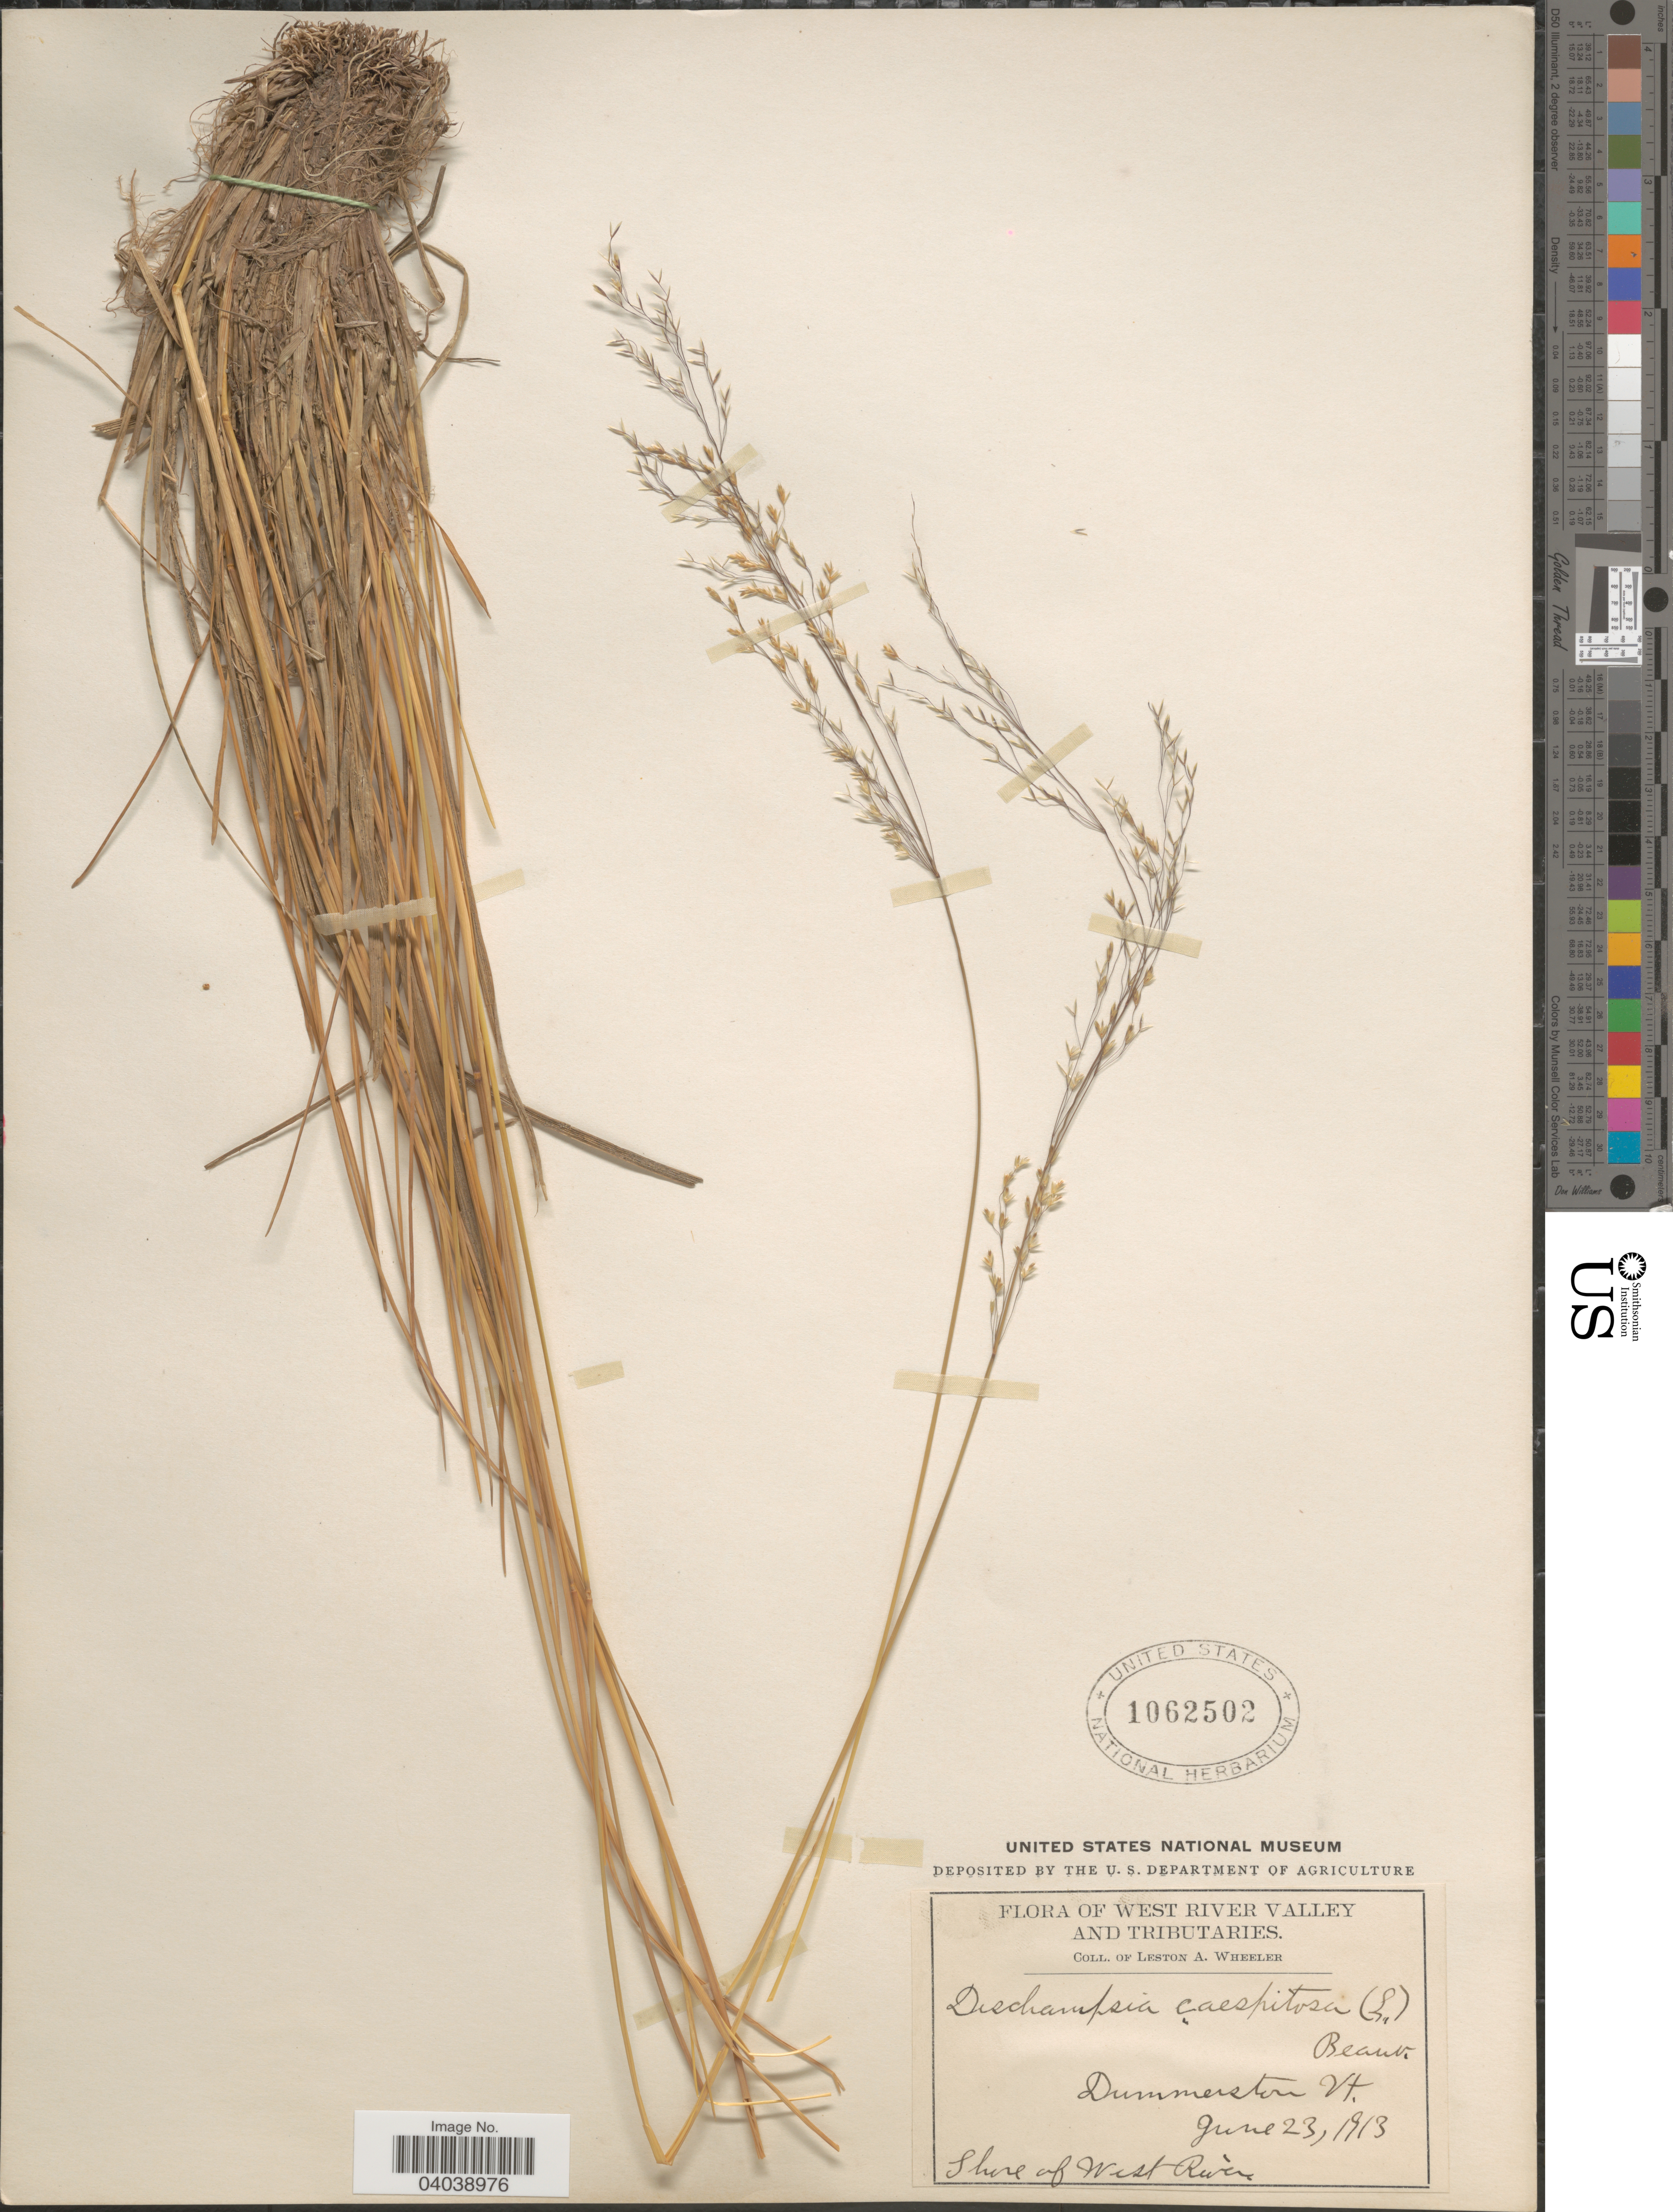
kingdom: Plantae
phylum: Tracheophyta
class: Liliopsida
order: Poales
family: Poaceae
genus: Deschampsia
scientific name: Deschampsia cespitosa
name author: (L.) P. Beauv.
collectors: L. Wheeler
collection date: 1913-06-23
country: United States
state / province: Vermont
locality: Dummerston. Shore of West River.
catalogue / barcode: US 1062502